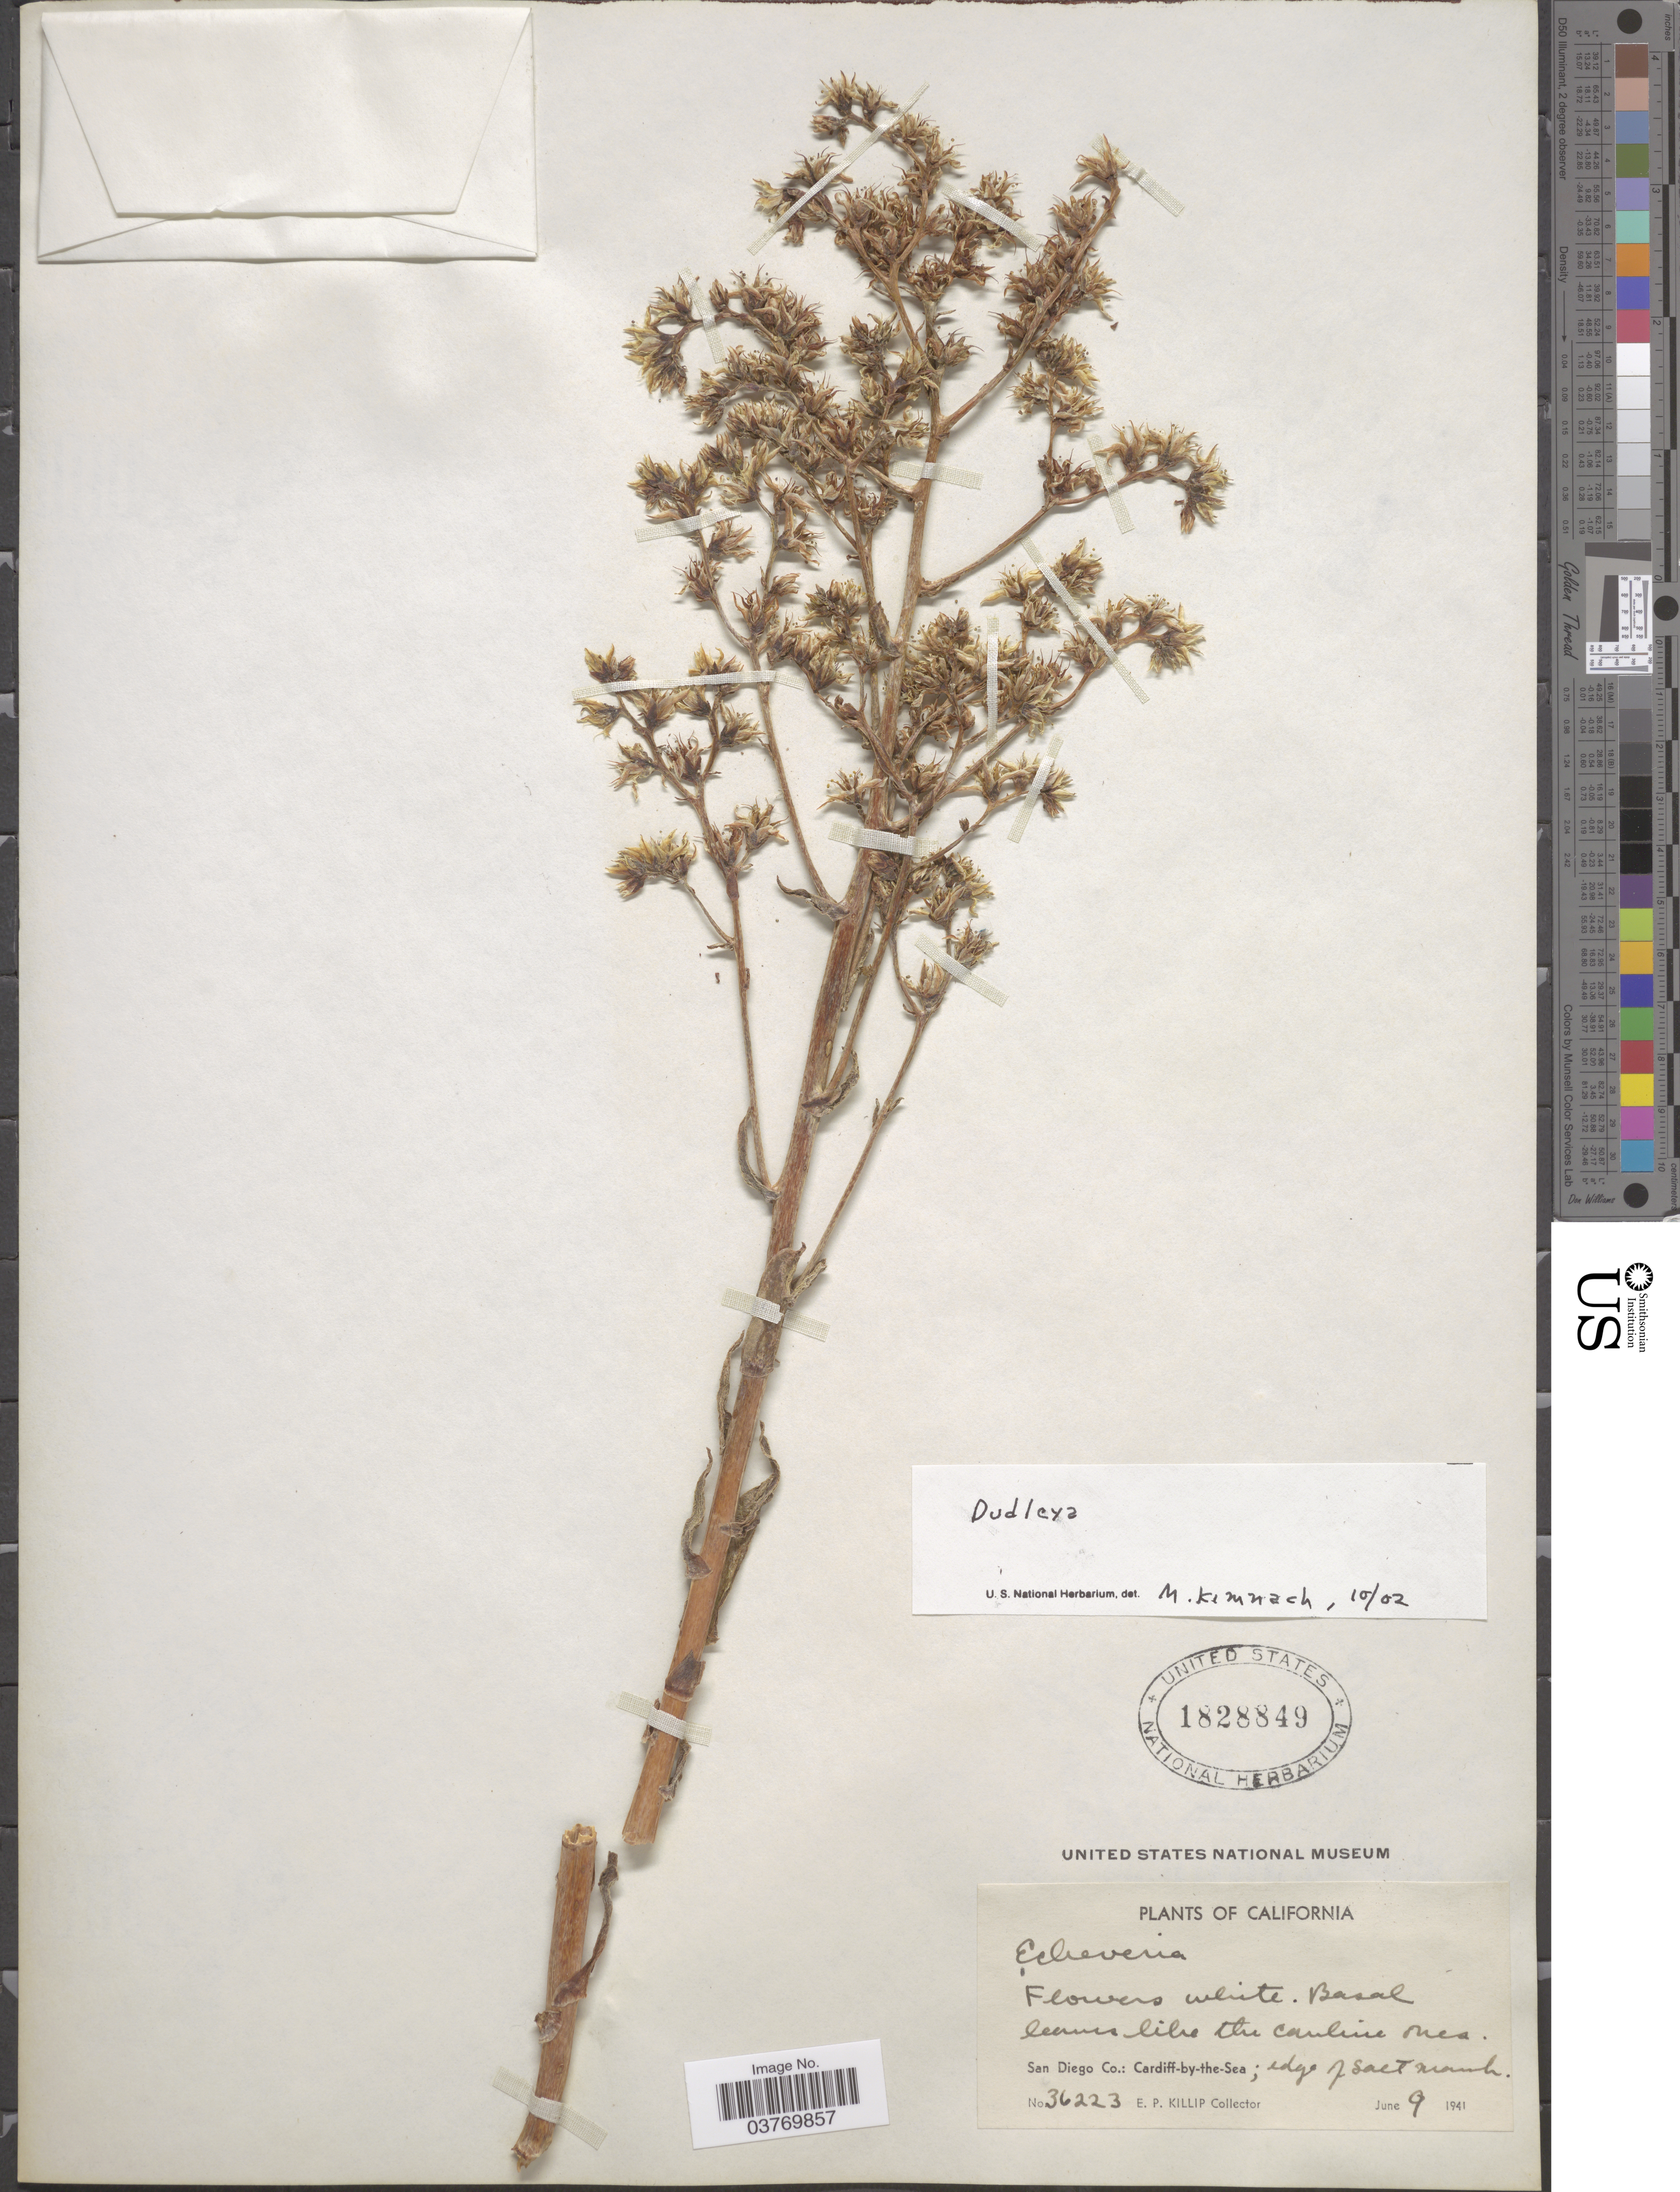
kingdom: Plantae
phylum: Tracheophyta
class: Magnoliopsida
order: Saxifragales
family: Crassulaceae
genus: Dudleya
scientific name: Dudleya sp.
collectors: E. P. Killip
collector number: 36223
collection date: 1941-06-09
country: United States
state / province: California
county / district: San Diego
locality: San Diego Co.: Cardiff-by-the-sea; edge of salt marsh.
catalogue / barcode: US 1828849